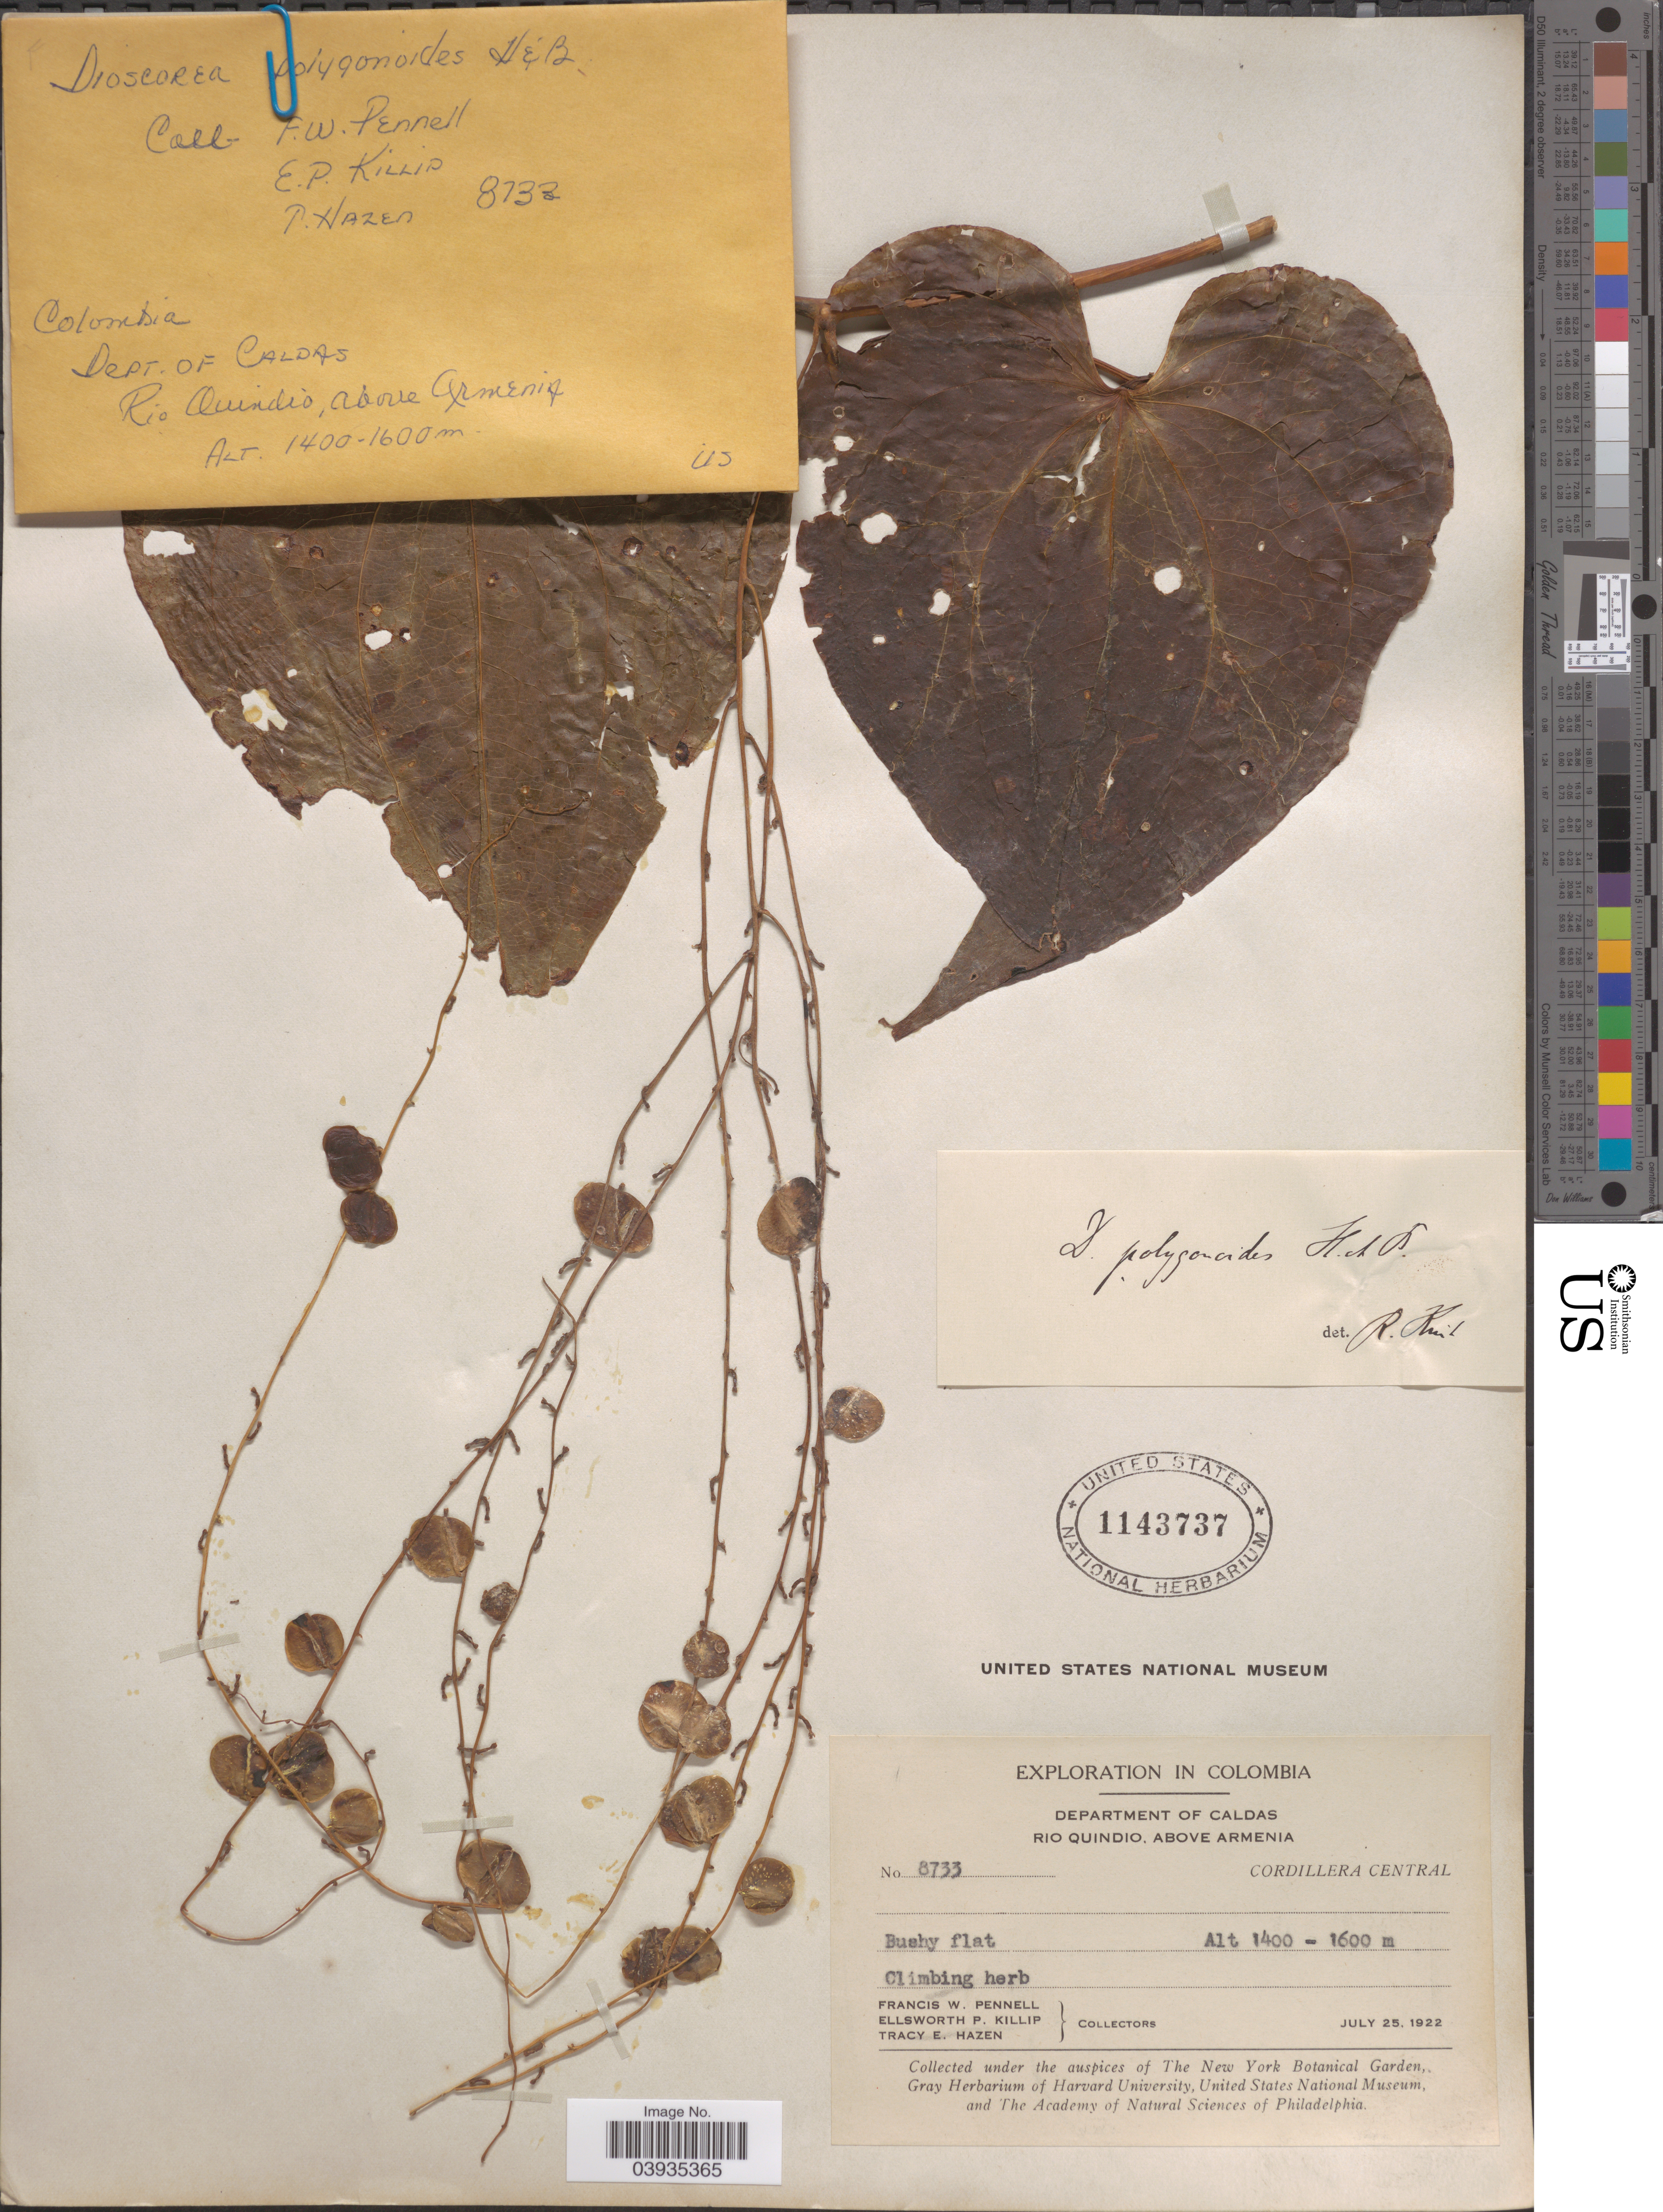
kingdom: Plantae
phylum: Tracheophyta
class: Liliopsida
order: Dioscoreales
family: Dioscoreaceae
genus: Dioscorea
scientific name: Dioscorea polygonoides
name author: Humb. & Bonpl. ex Willd.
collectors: F. W. Pennell, E. P. Killip & T. E. Hazen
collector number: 8733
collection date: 1922-07-25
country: Colombia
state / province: Caldas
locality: Department of Caldas. Rio Quindio, Above Armenia. Cordillera Central.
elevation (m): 1400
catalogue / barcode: US 1143737